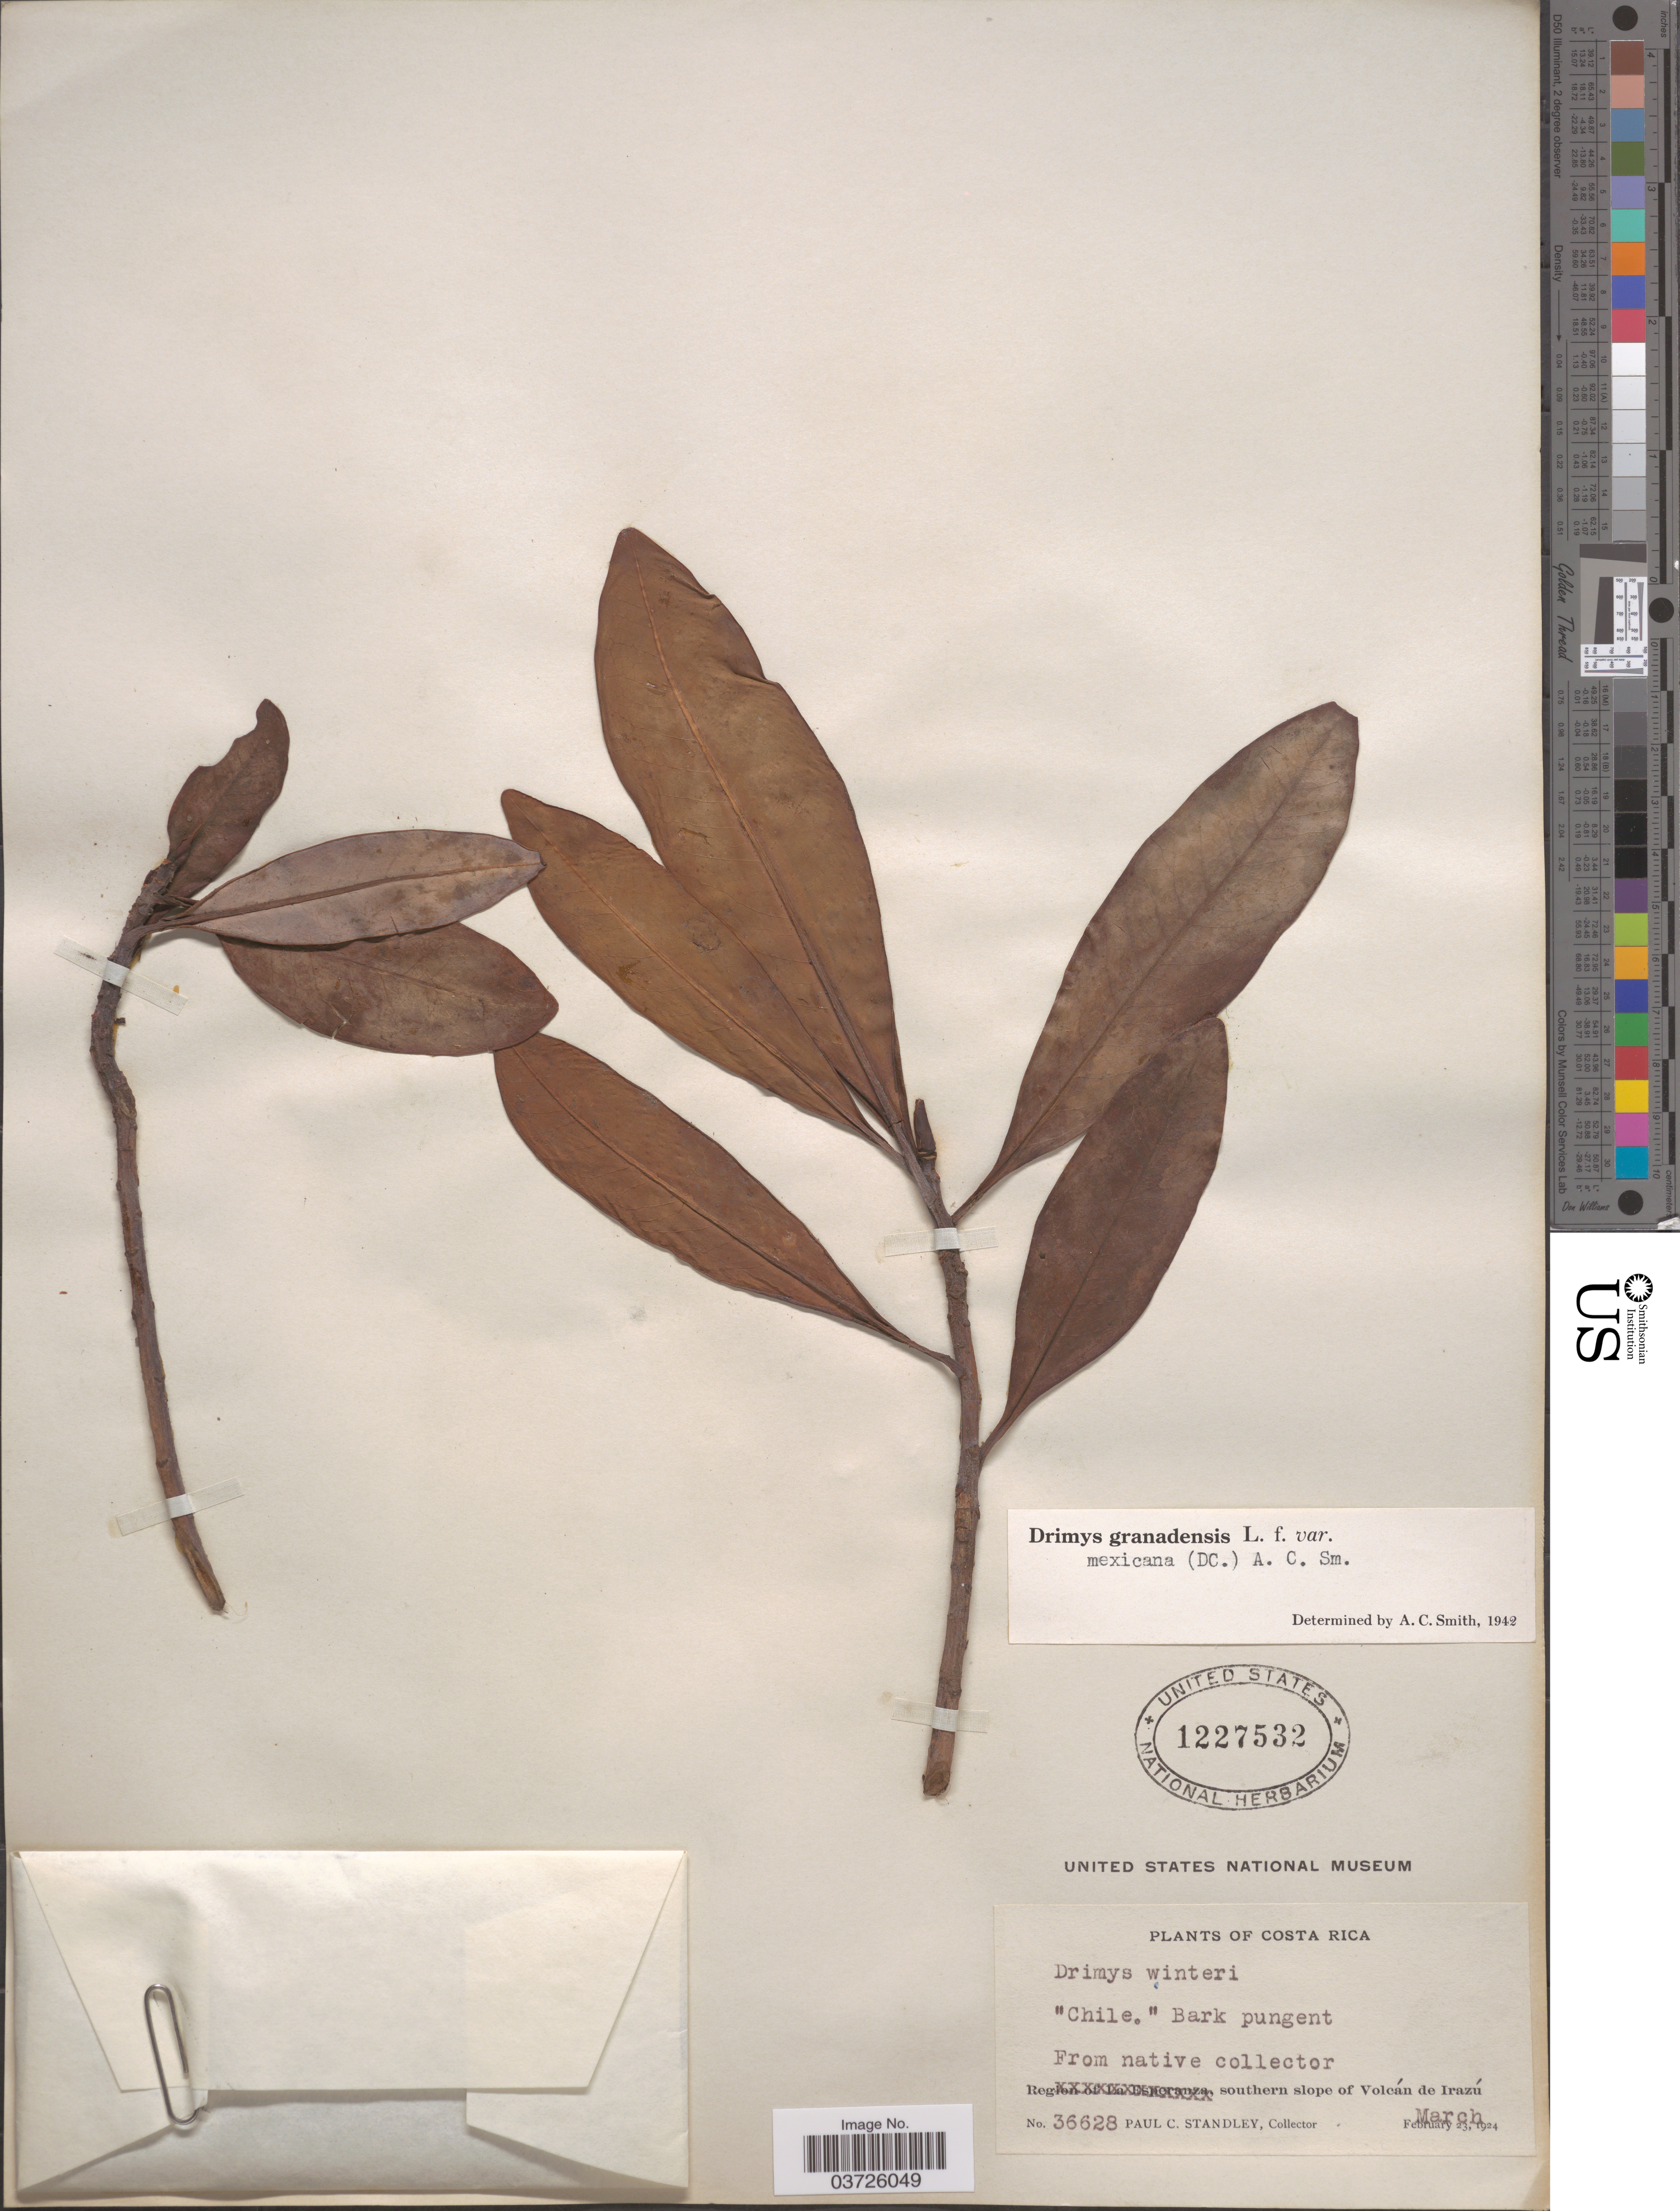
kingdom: Plantae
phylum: Tracheophyta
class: Magnoliopsida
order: Canellales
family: Winteraceae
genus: Drimys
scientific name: Drimys granadensis var. mexicana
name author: L. f.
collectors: P. C. Standley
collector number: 36628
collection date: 1924-02-23/1924-03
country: Costa Rica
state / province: San José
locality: Southern slope of Volcán de Irazú.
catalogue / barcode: US 1227532